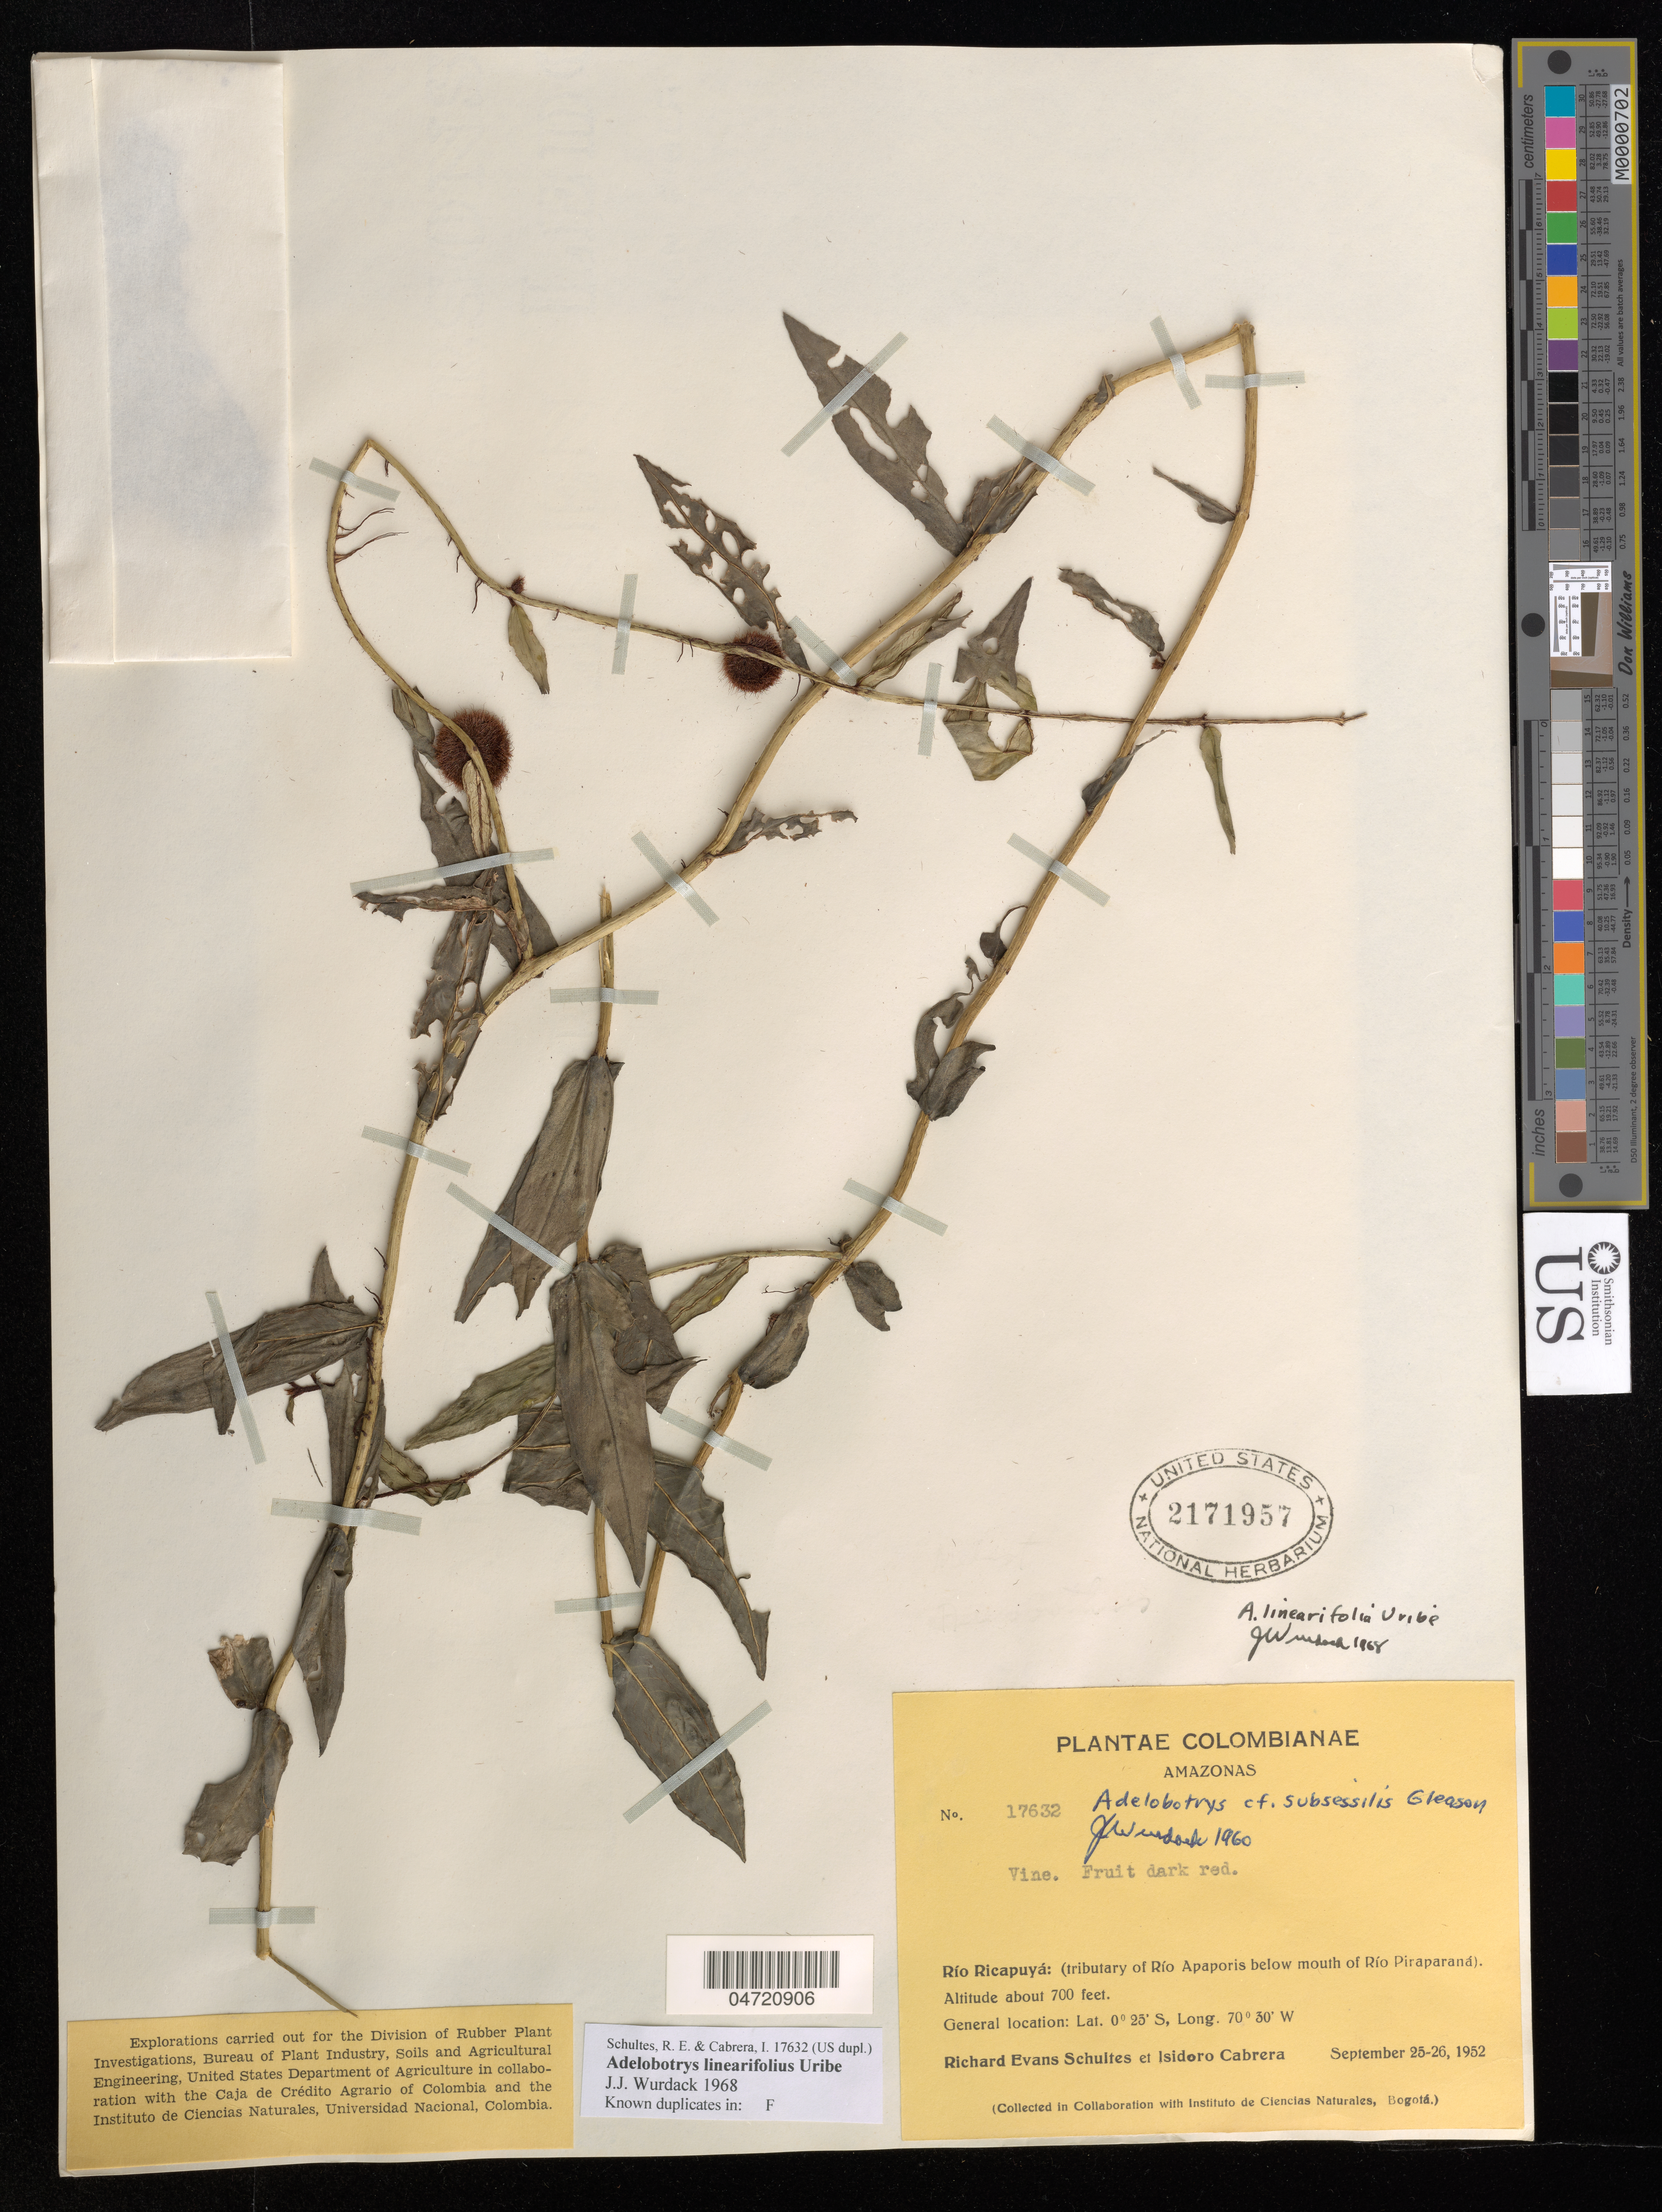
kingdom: Plantae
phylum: Tracheophyta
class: Magnoliopsida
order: Myrtales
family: Melastomataceae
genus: Adelobotrys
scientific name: Adelobotrys linearifolia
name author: L. Uribe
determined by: Wurdack, John J., (US), US (UNITED STATES)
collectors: R. E. Schultes & I. Cabrera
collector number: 17632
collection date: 1952-09-25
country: Colombia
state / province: Amazônas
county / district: Vaupés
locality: Río Apaporis: Jinogojé (at mouth of Río Piraparaná) and vicinity.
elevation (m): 213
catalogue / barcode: US 2171957